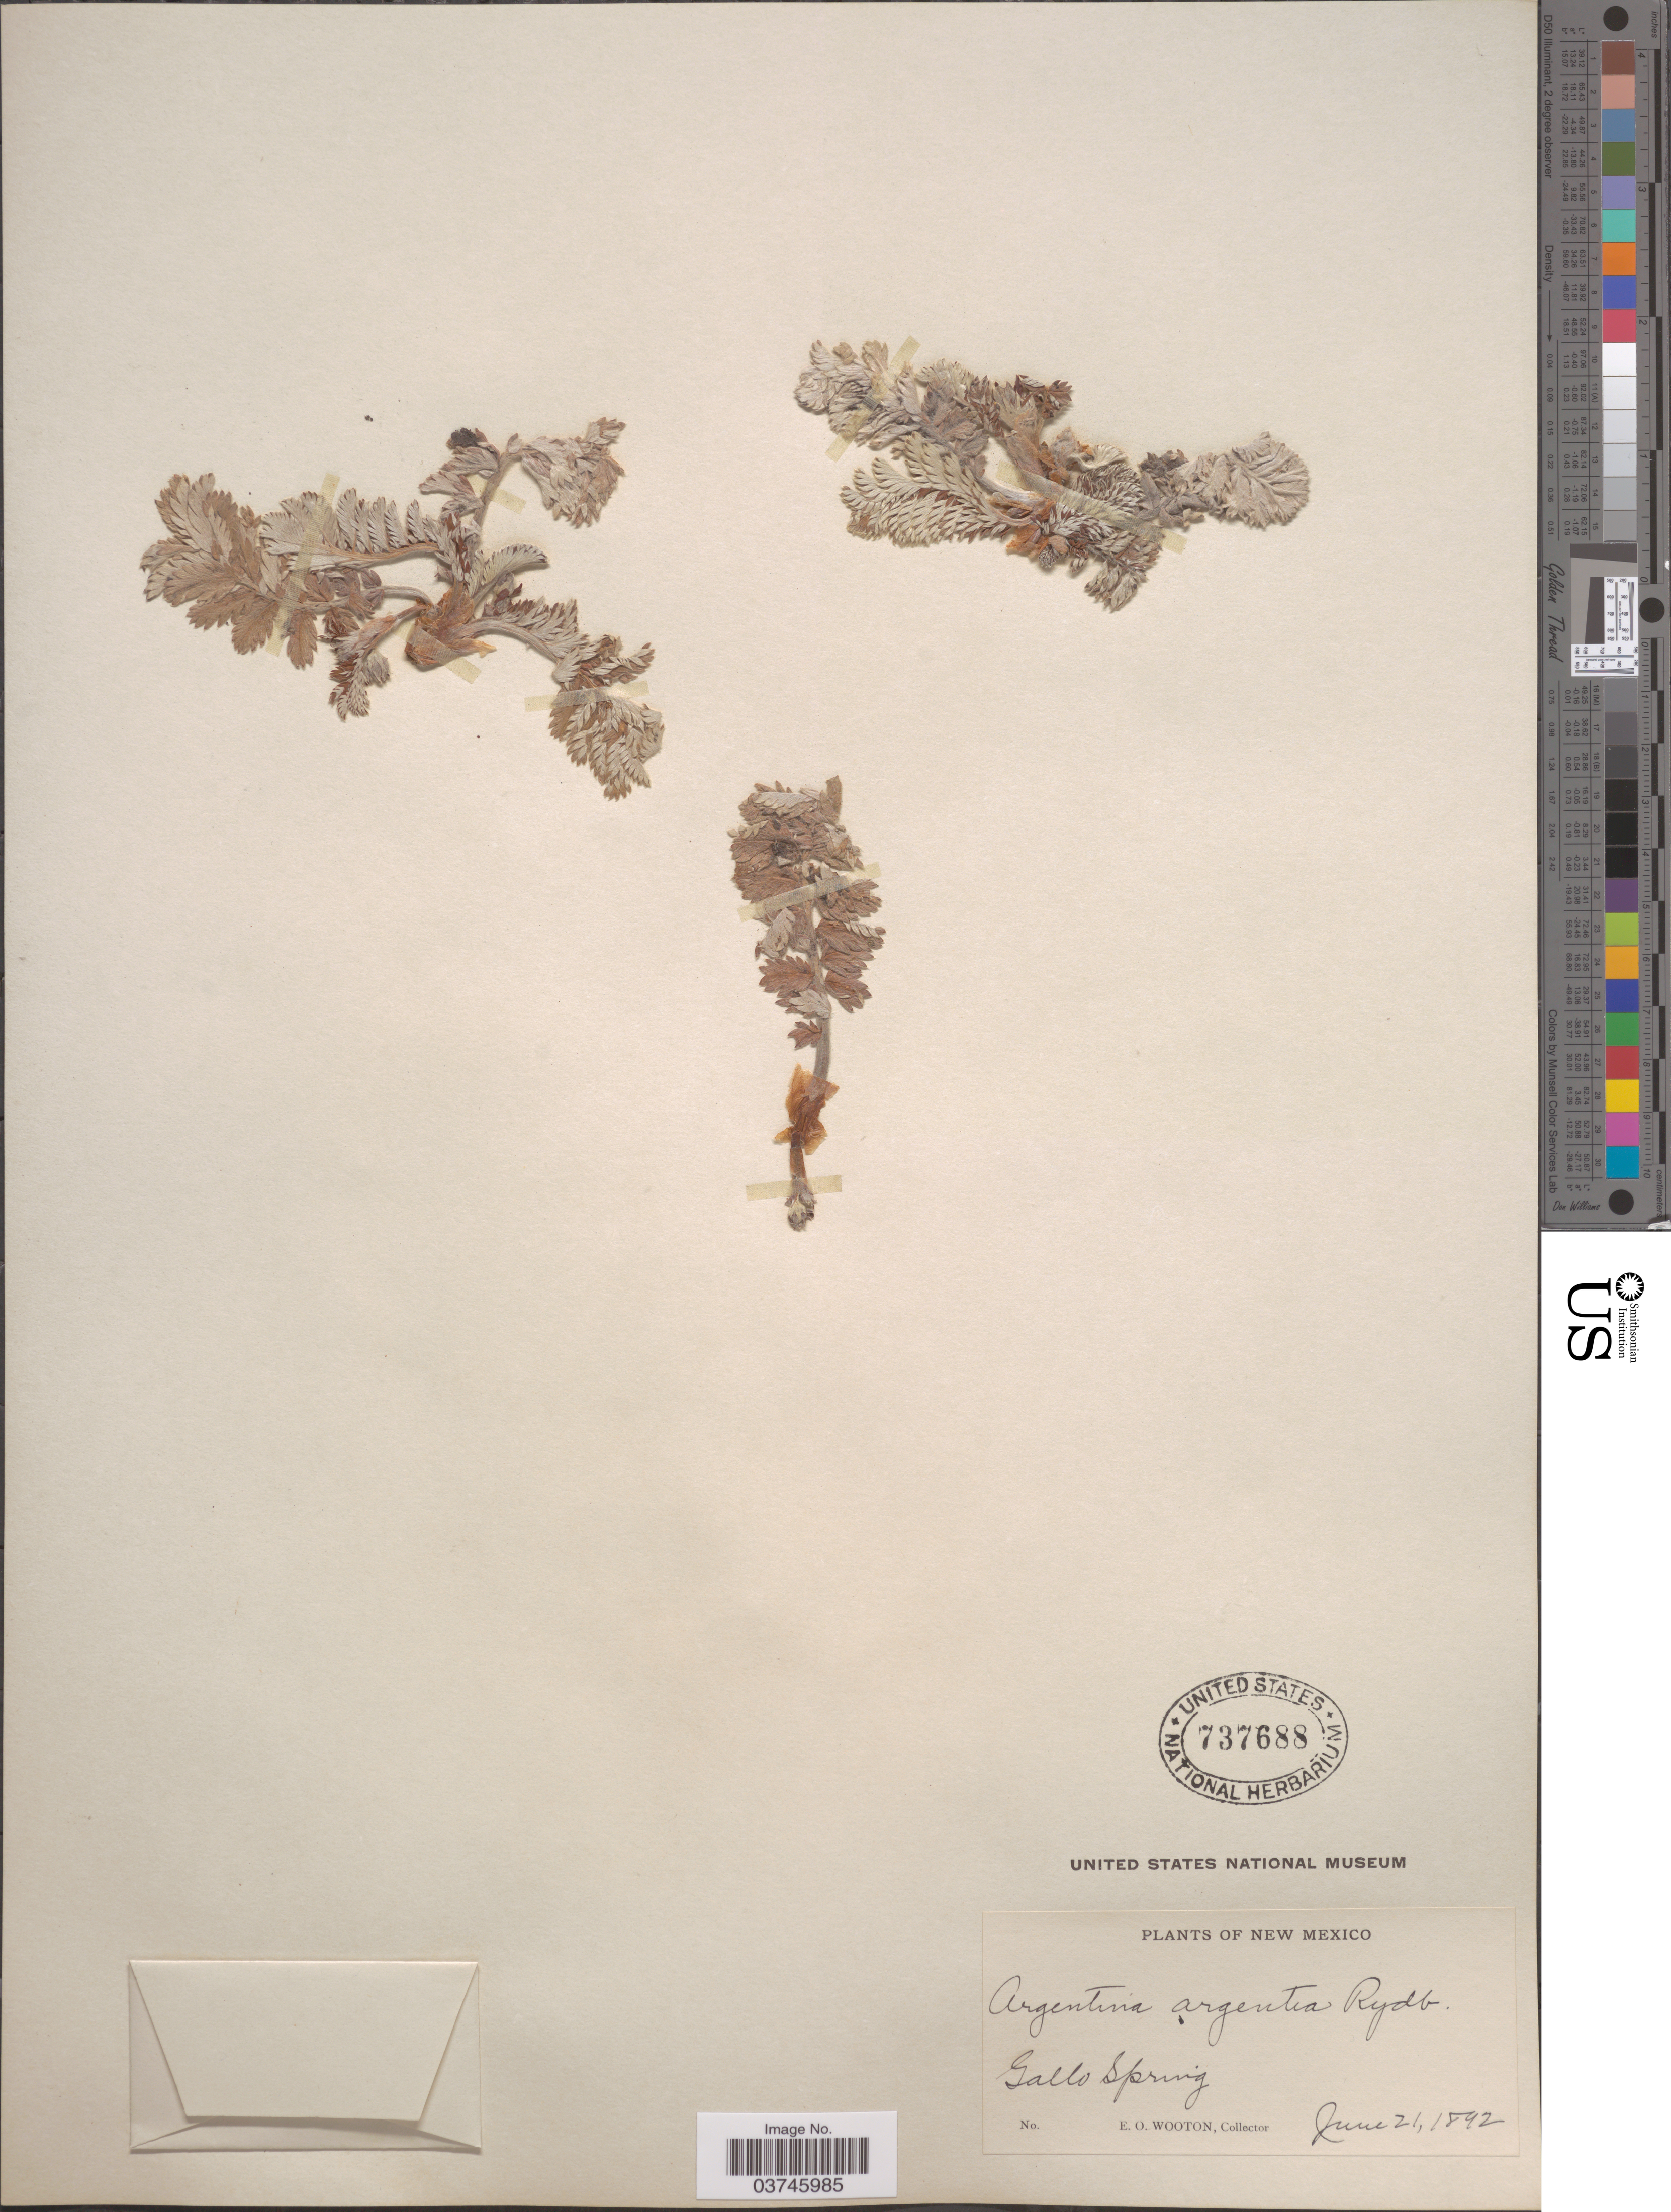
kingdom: Plantae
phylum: Tracheophyta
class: Magnoliopsida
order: Rosales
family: Rosaceae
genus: Argentina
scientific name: Argentina anserina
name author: (L.) Rydb.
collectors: E. O. Wooton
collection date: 1892-06-21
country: United States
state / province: New Mexico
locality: Gallo Spring.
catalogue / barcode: US 737688